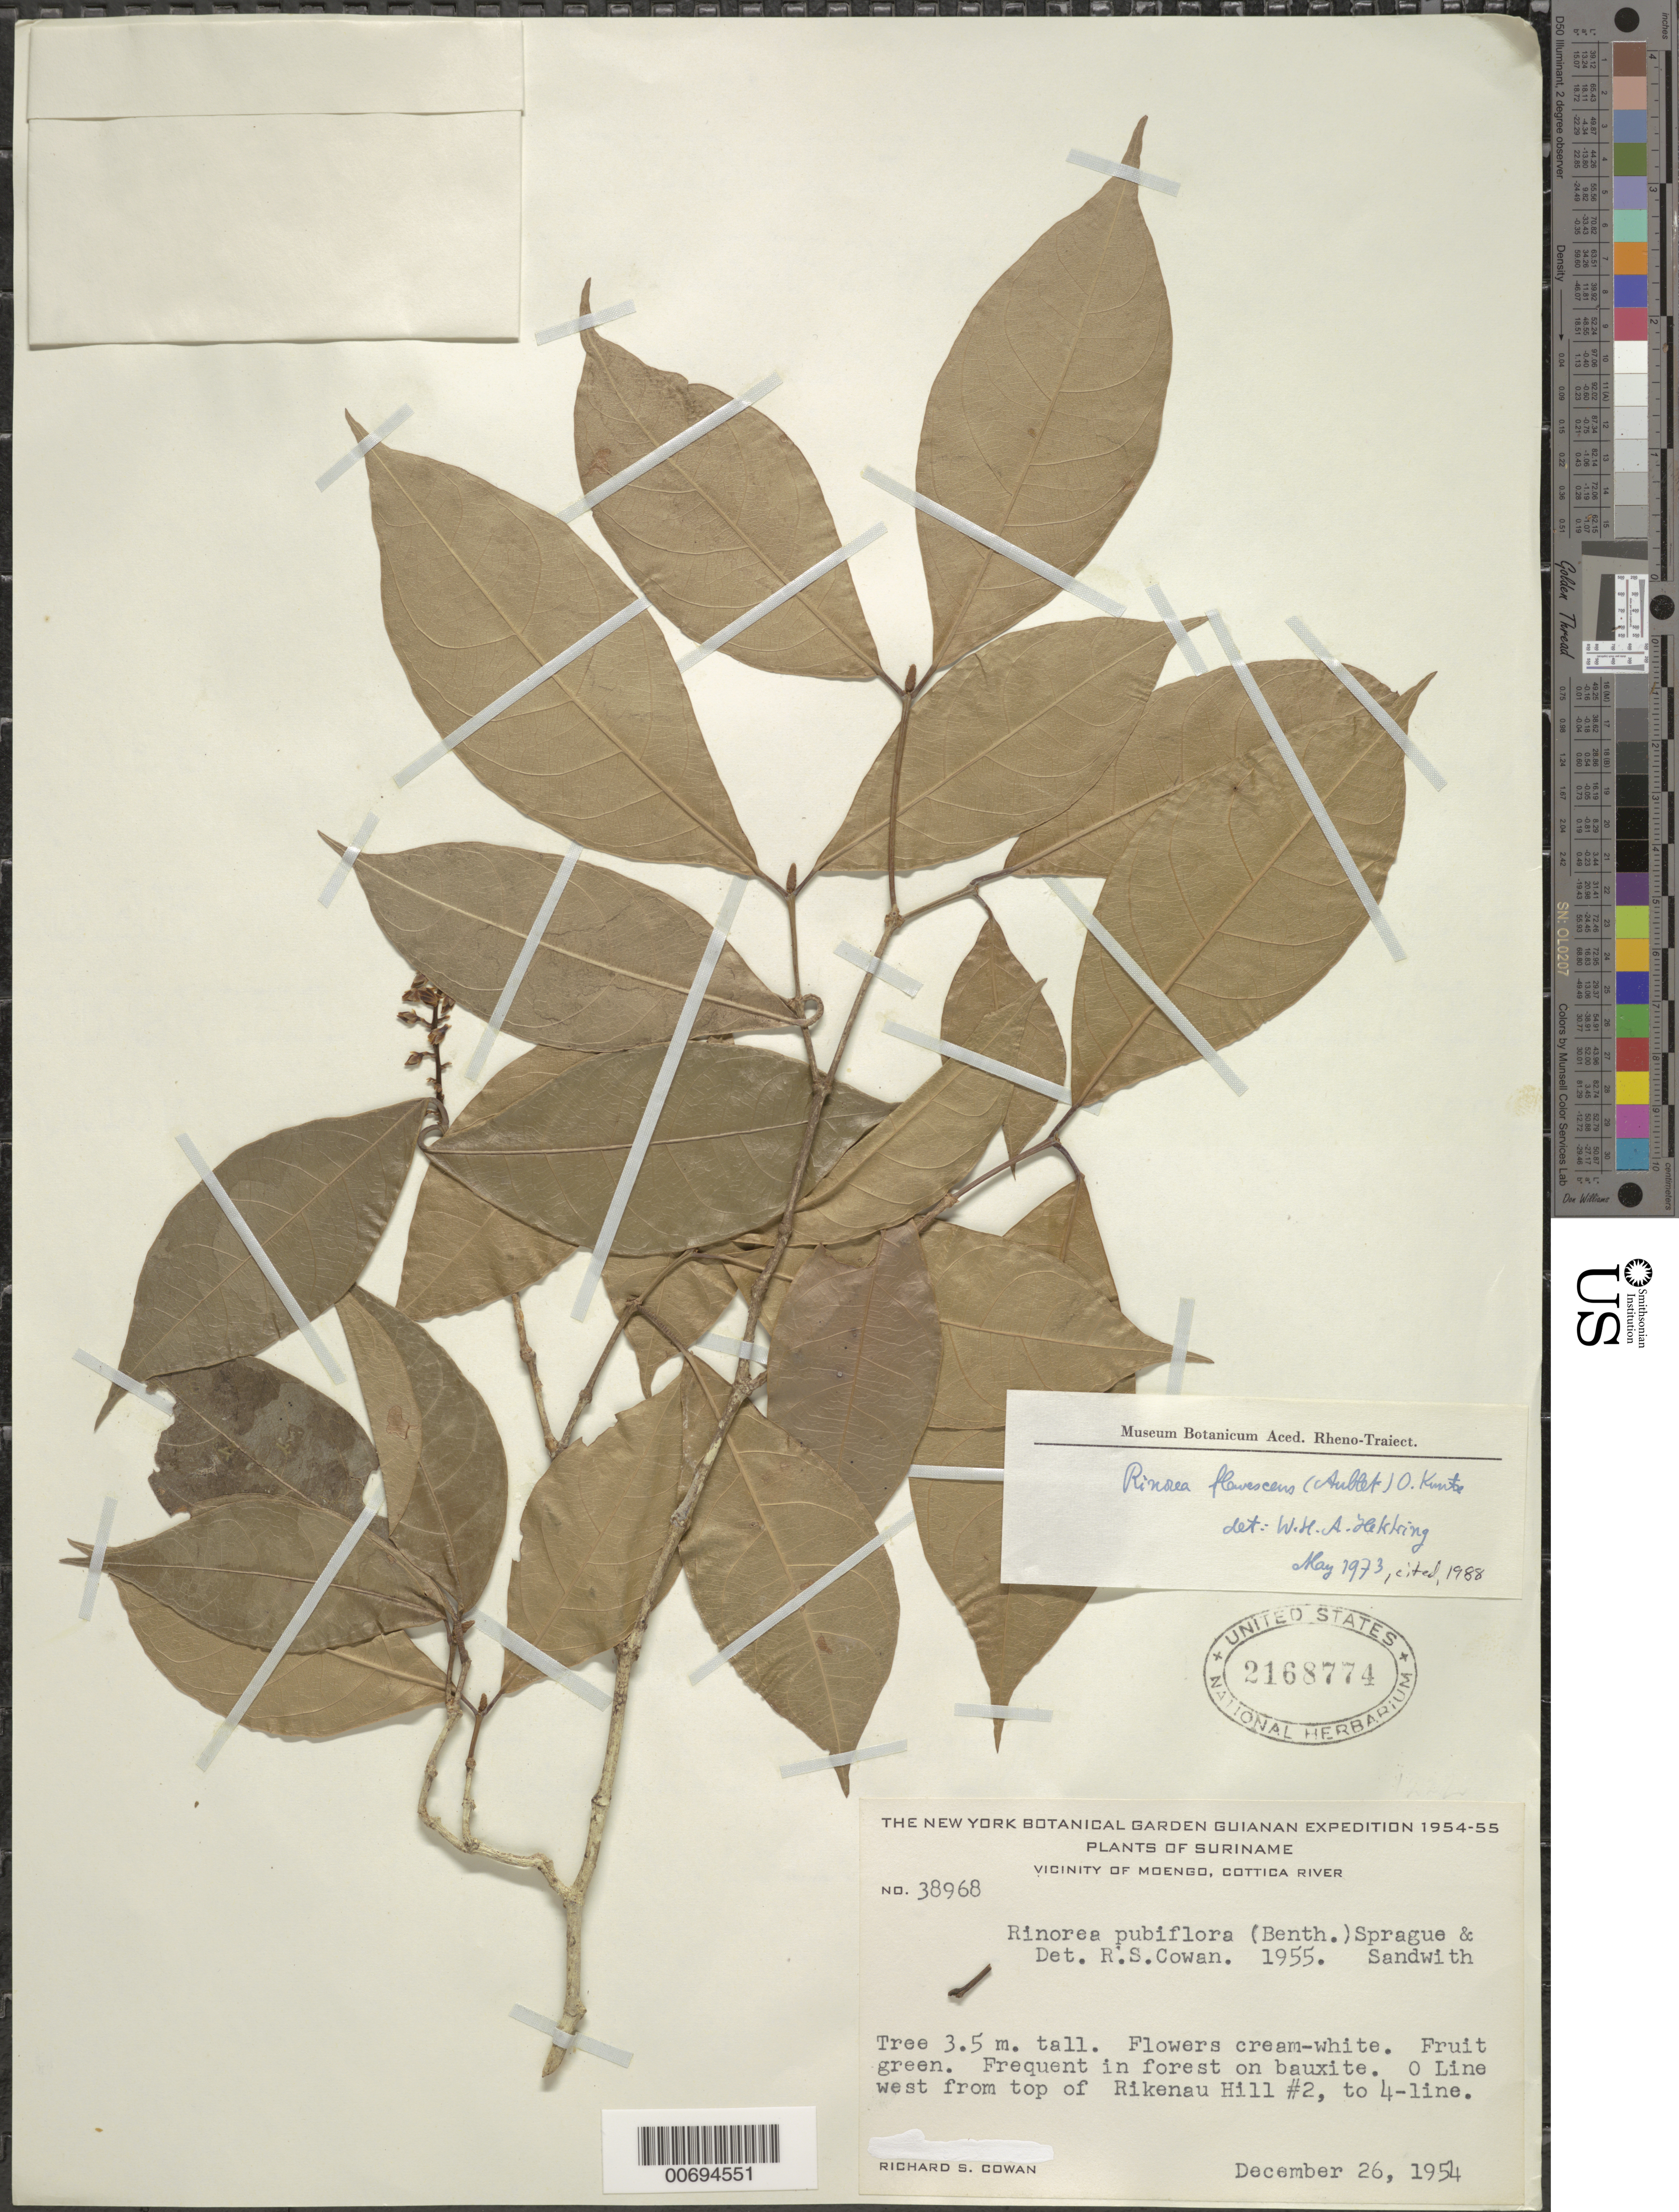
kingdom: Plantae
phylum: Tracheophyta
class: Magnoliopsida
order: Malpighiales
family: Violaceae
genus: Rinorea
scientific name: Rinorea flavescens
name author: (Aubl.) Kuntze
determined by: Hekking, W. H. A.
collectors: R. S. Cowan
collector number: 38968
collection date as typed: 26-Dec-54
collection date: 1954-12-26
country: Suriname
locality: Cottica R., vic. of Moengo, Rikenau Hill #2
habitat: Forest on bauxite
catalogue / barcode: US 2168774